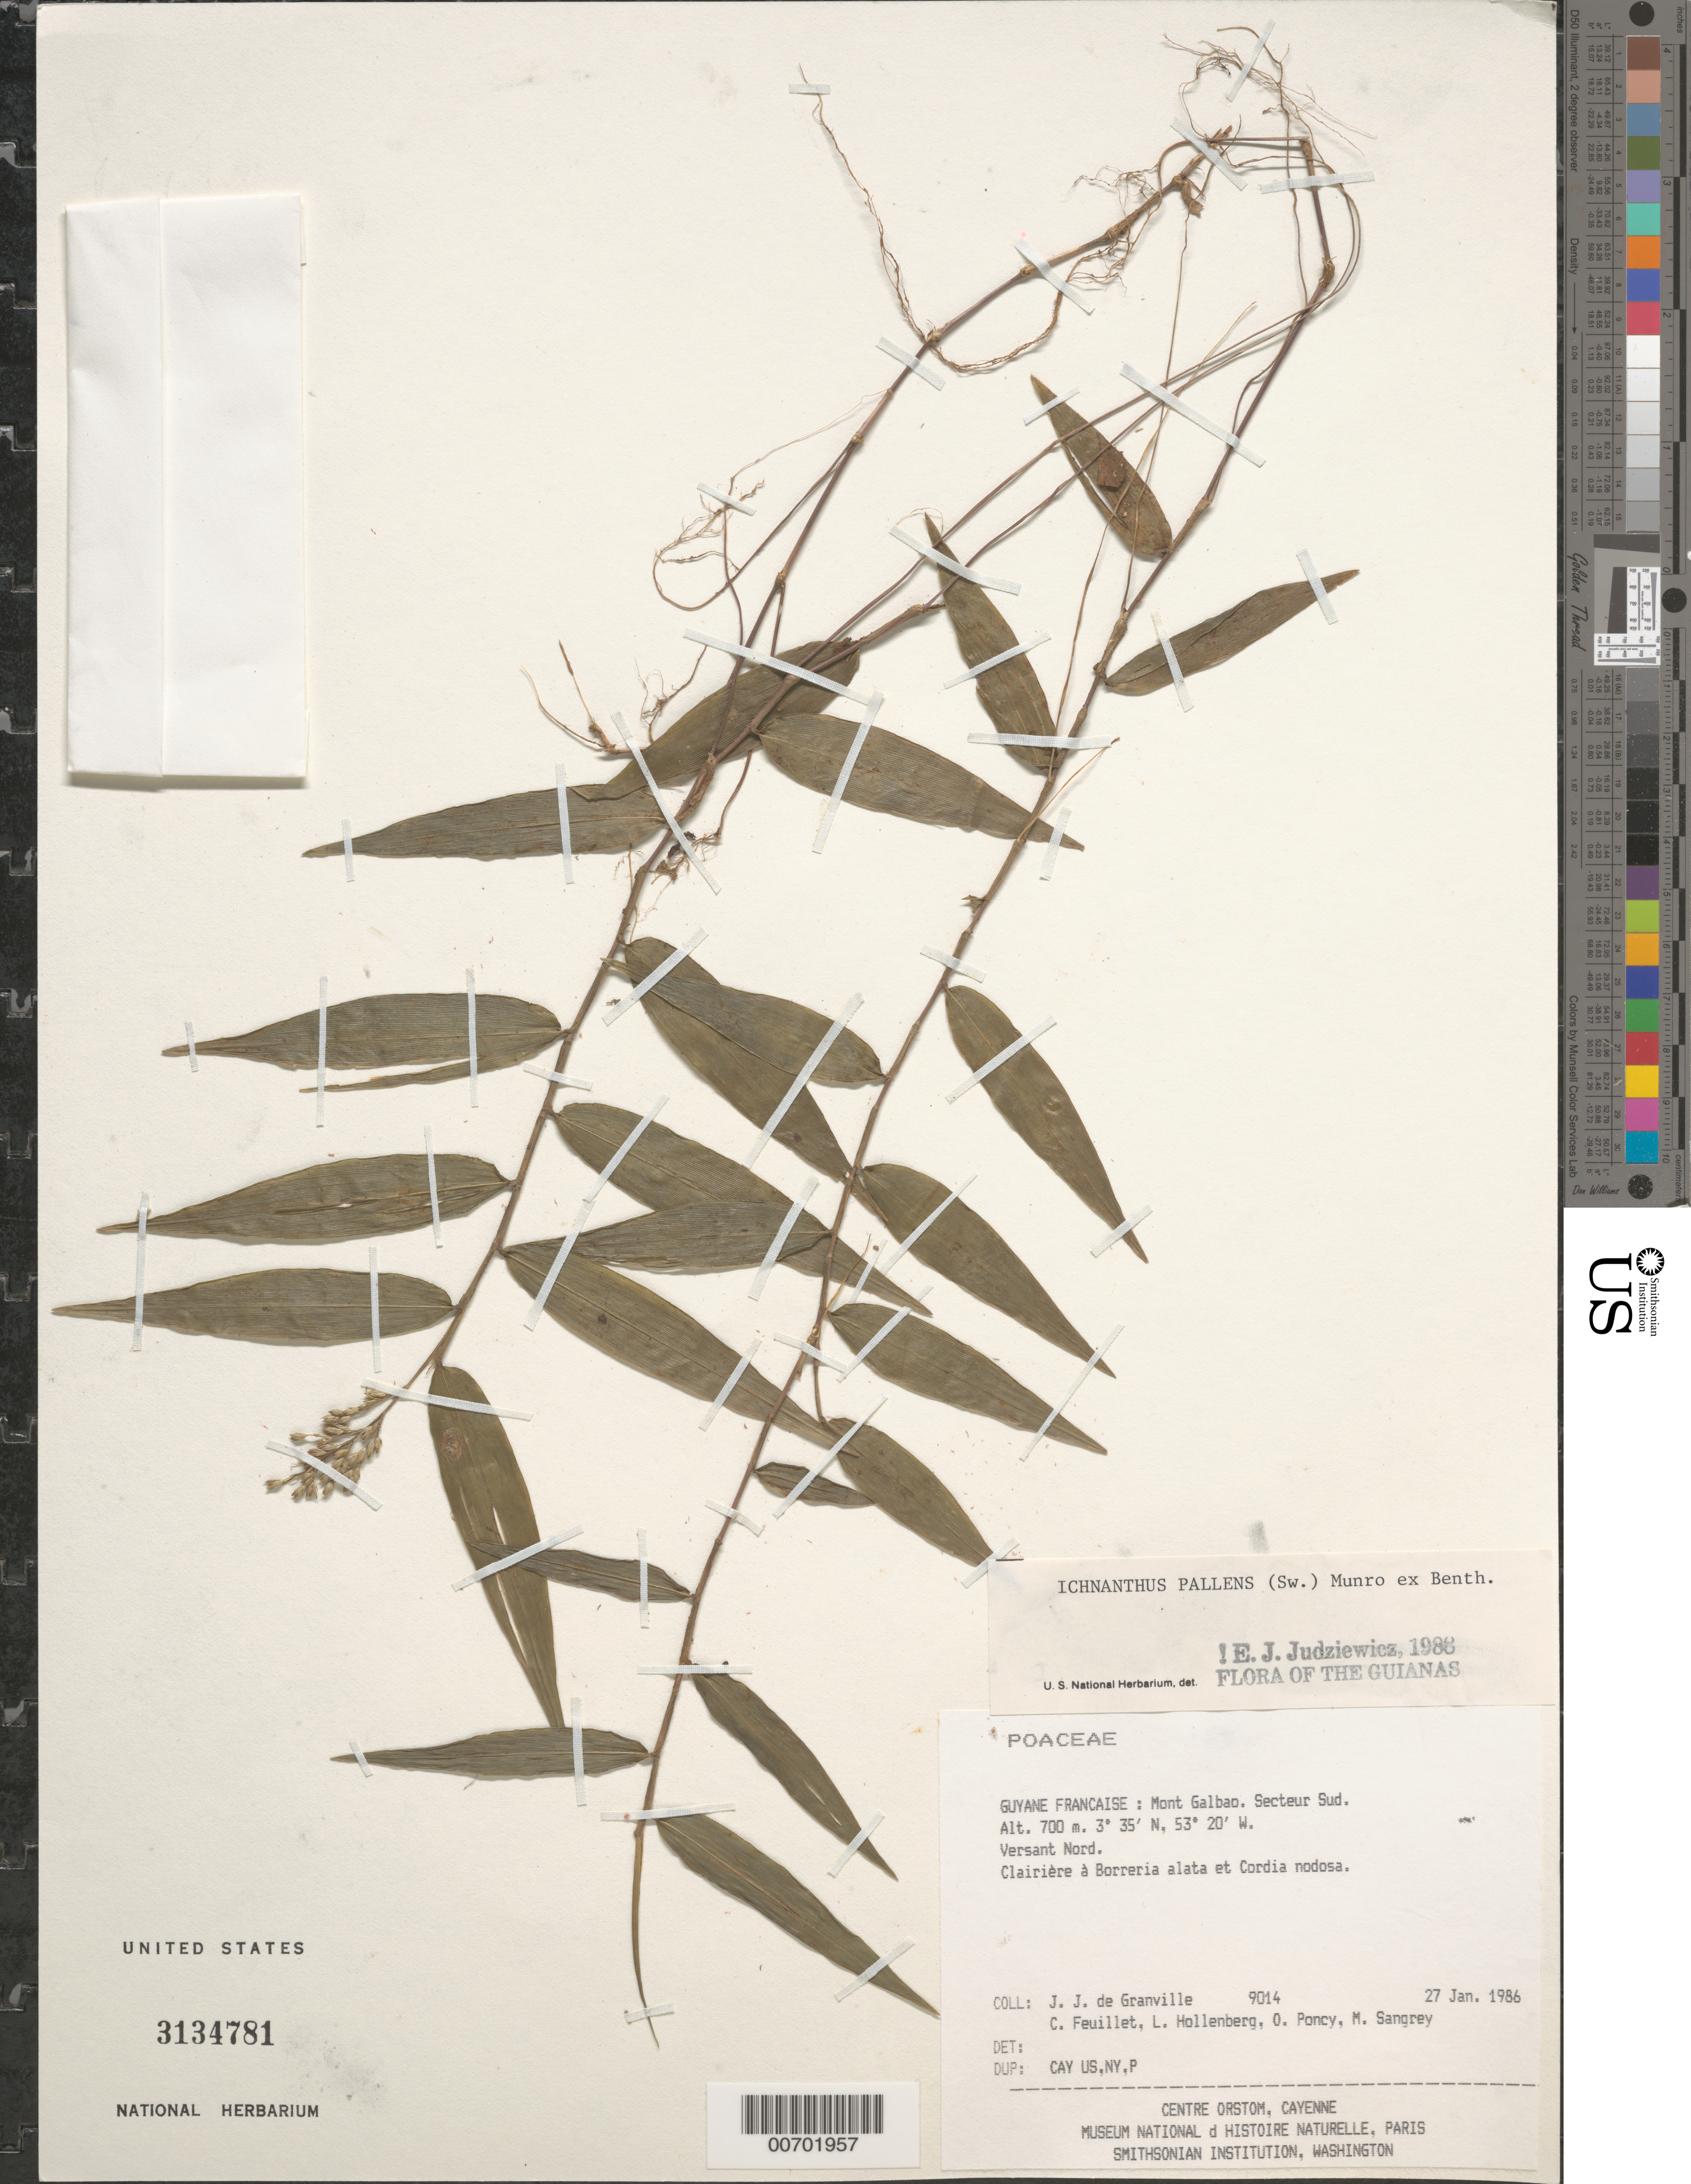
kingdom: Plantae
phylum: Tracheophyta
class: Liliopsida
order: Poales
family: Poaceae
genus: Ichnanthus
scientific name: Ichnanthus pallens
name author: (Sw.) Munro ex Benth.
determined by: Judziewicz, E. J.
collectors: J.-J. de Granville, C. Feuillet, L. Hollenberg, O. Poncy & M. S. Sangrey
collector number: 9014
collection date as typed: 27-Jan-86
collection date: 1986-01-27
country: French Guiana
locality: Mont Galbao. Secteur Sud. Versant Nord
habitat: Clairière à Borreria alata et Cordia nodosa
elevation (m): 700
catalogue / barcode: US 3134781